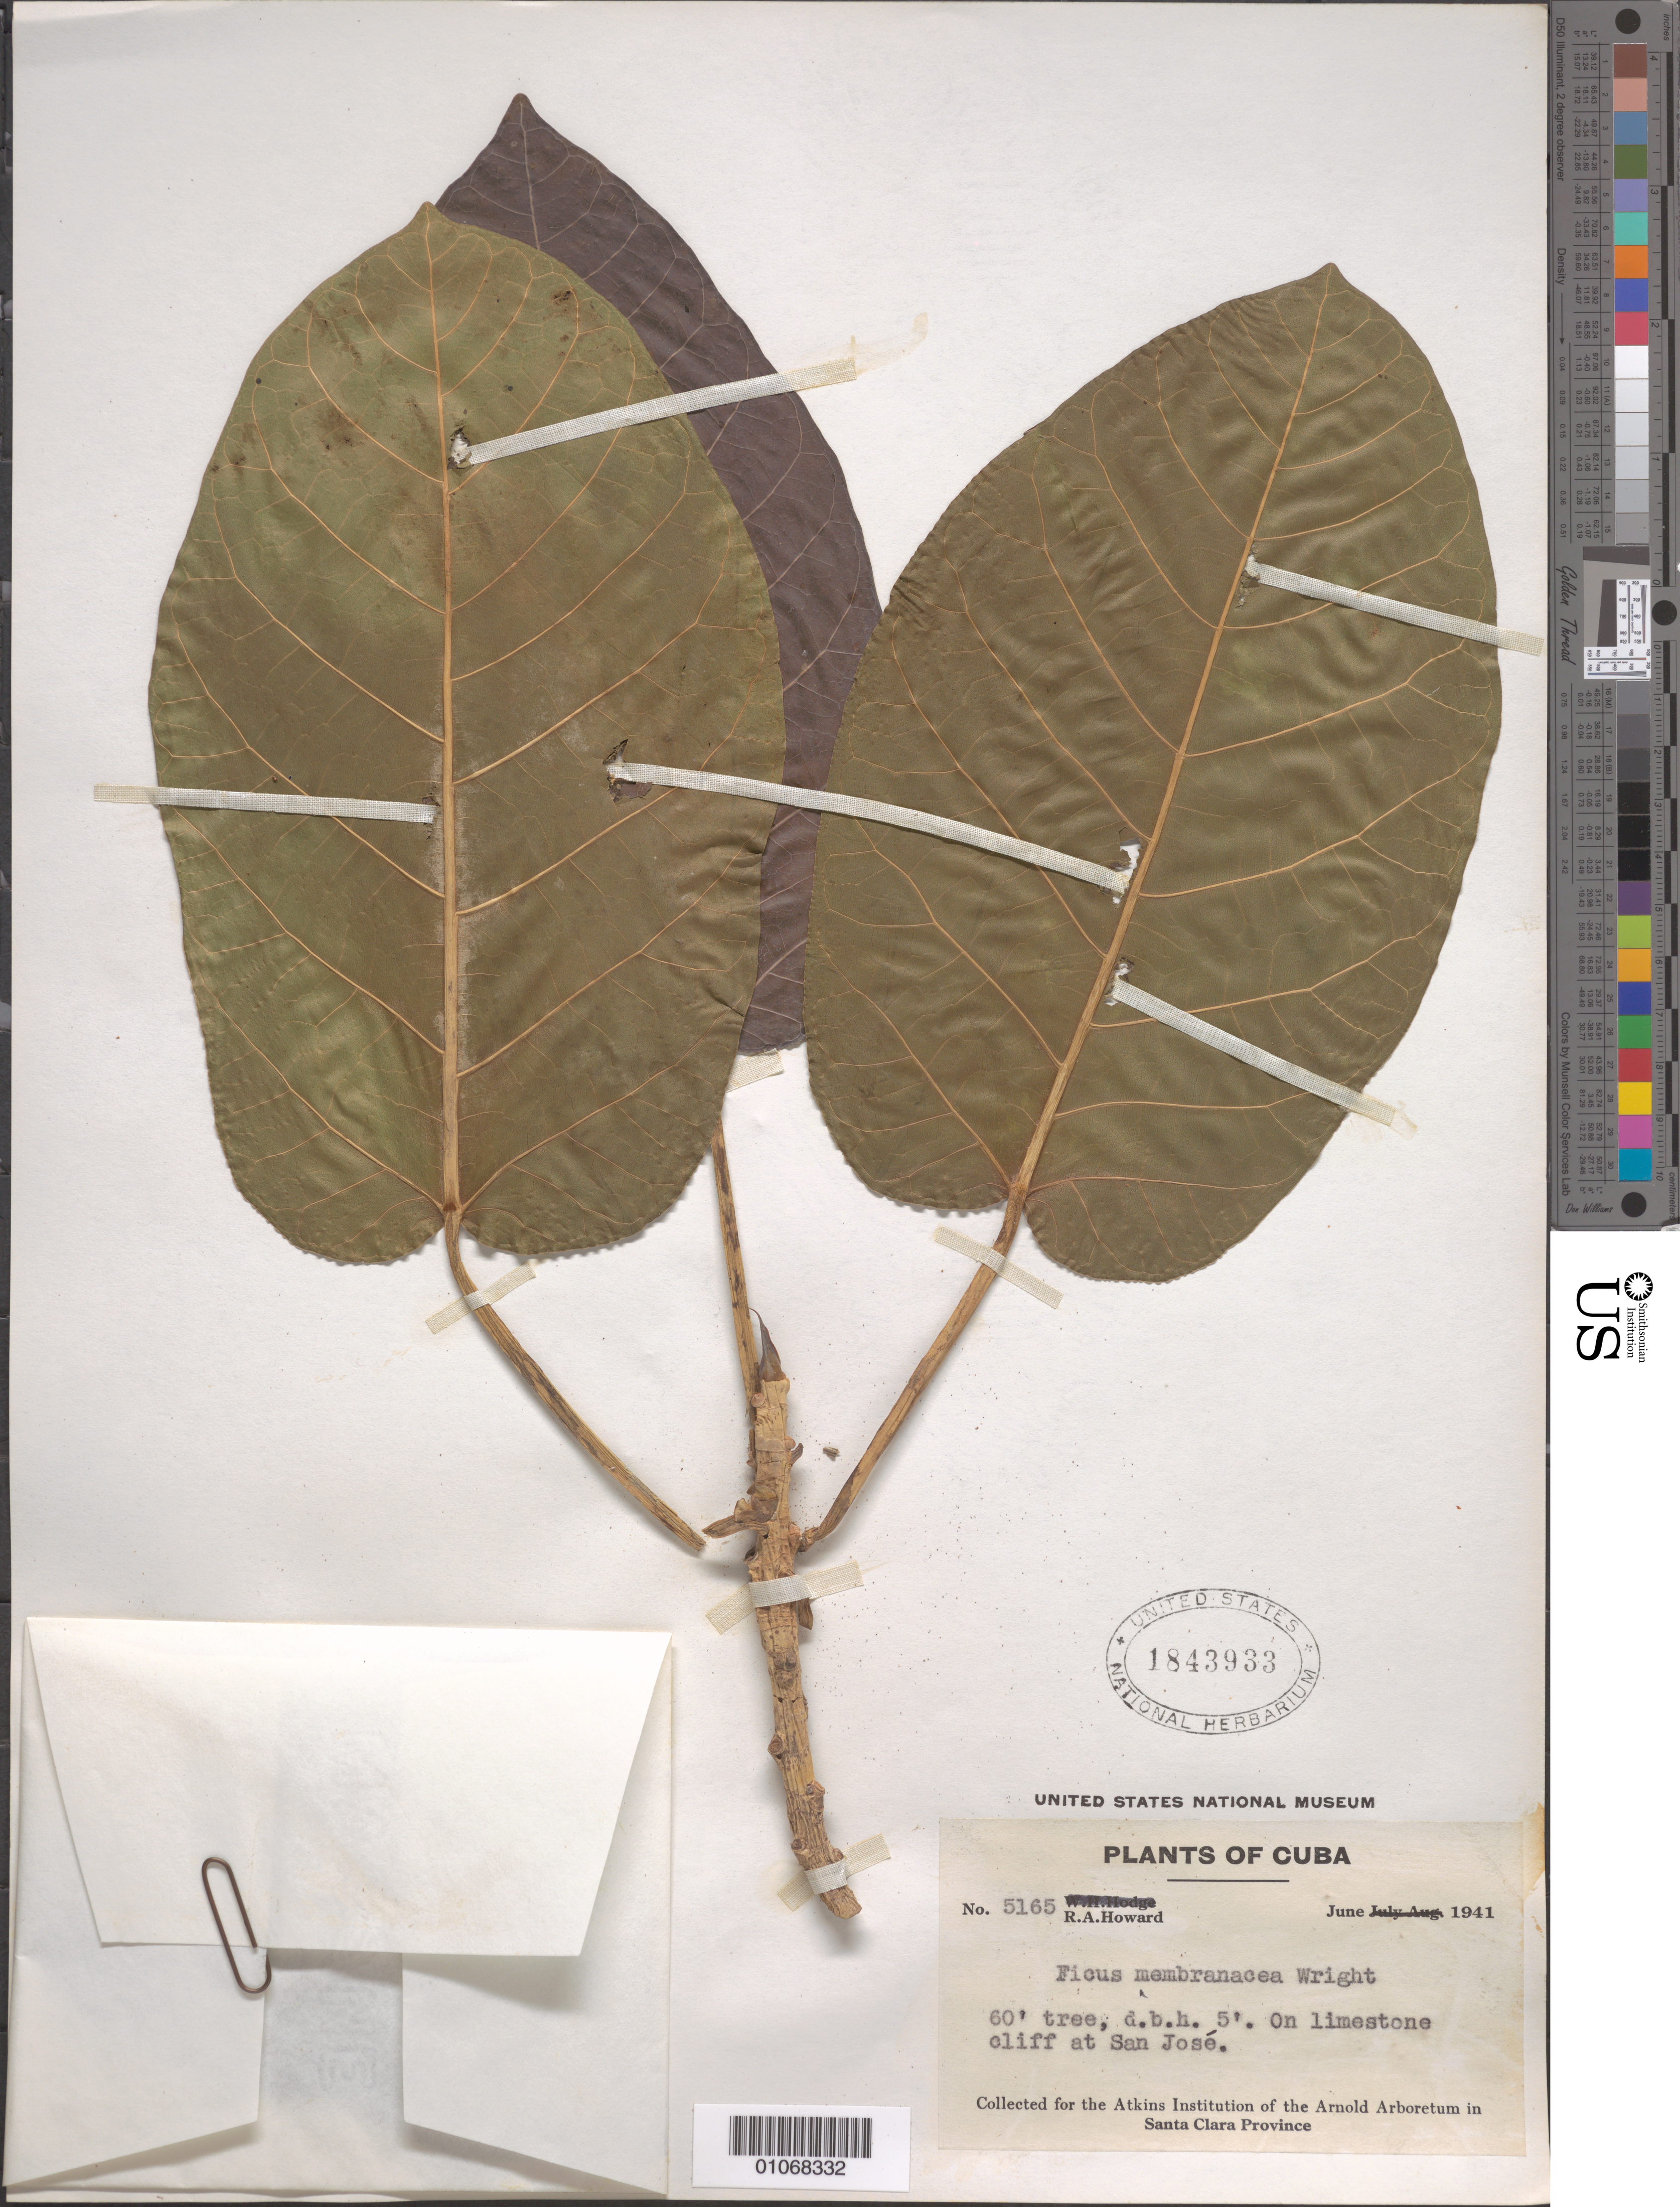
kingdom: Plantae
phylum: Tracheophyta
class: Magnoliopsida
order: Rosales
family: Moraceae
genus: Ficus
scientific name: Ficus membranacea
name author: C. Wright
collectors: R. A. Howard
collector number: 5165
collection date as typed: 01 Jun 1941 to 30 Jun 1941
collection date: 1941-06-01/1941-06-30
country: Cuba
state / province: La Habana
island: Cuba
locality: On Limestone cliff at San Jose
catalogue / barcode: US 1843933